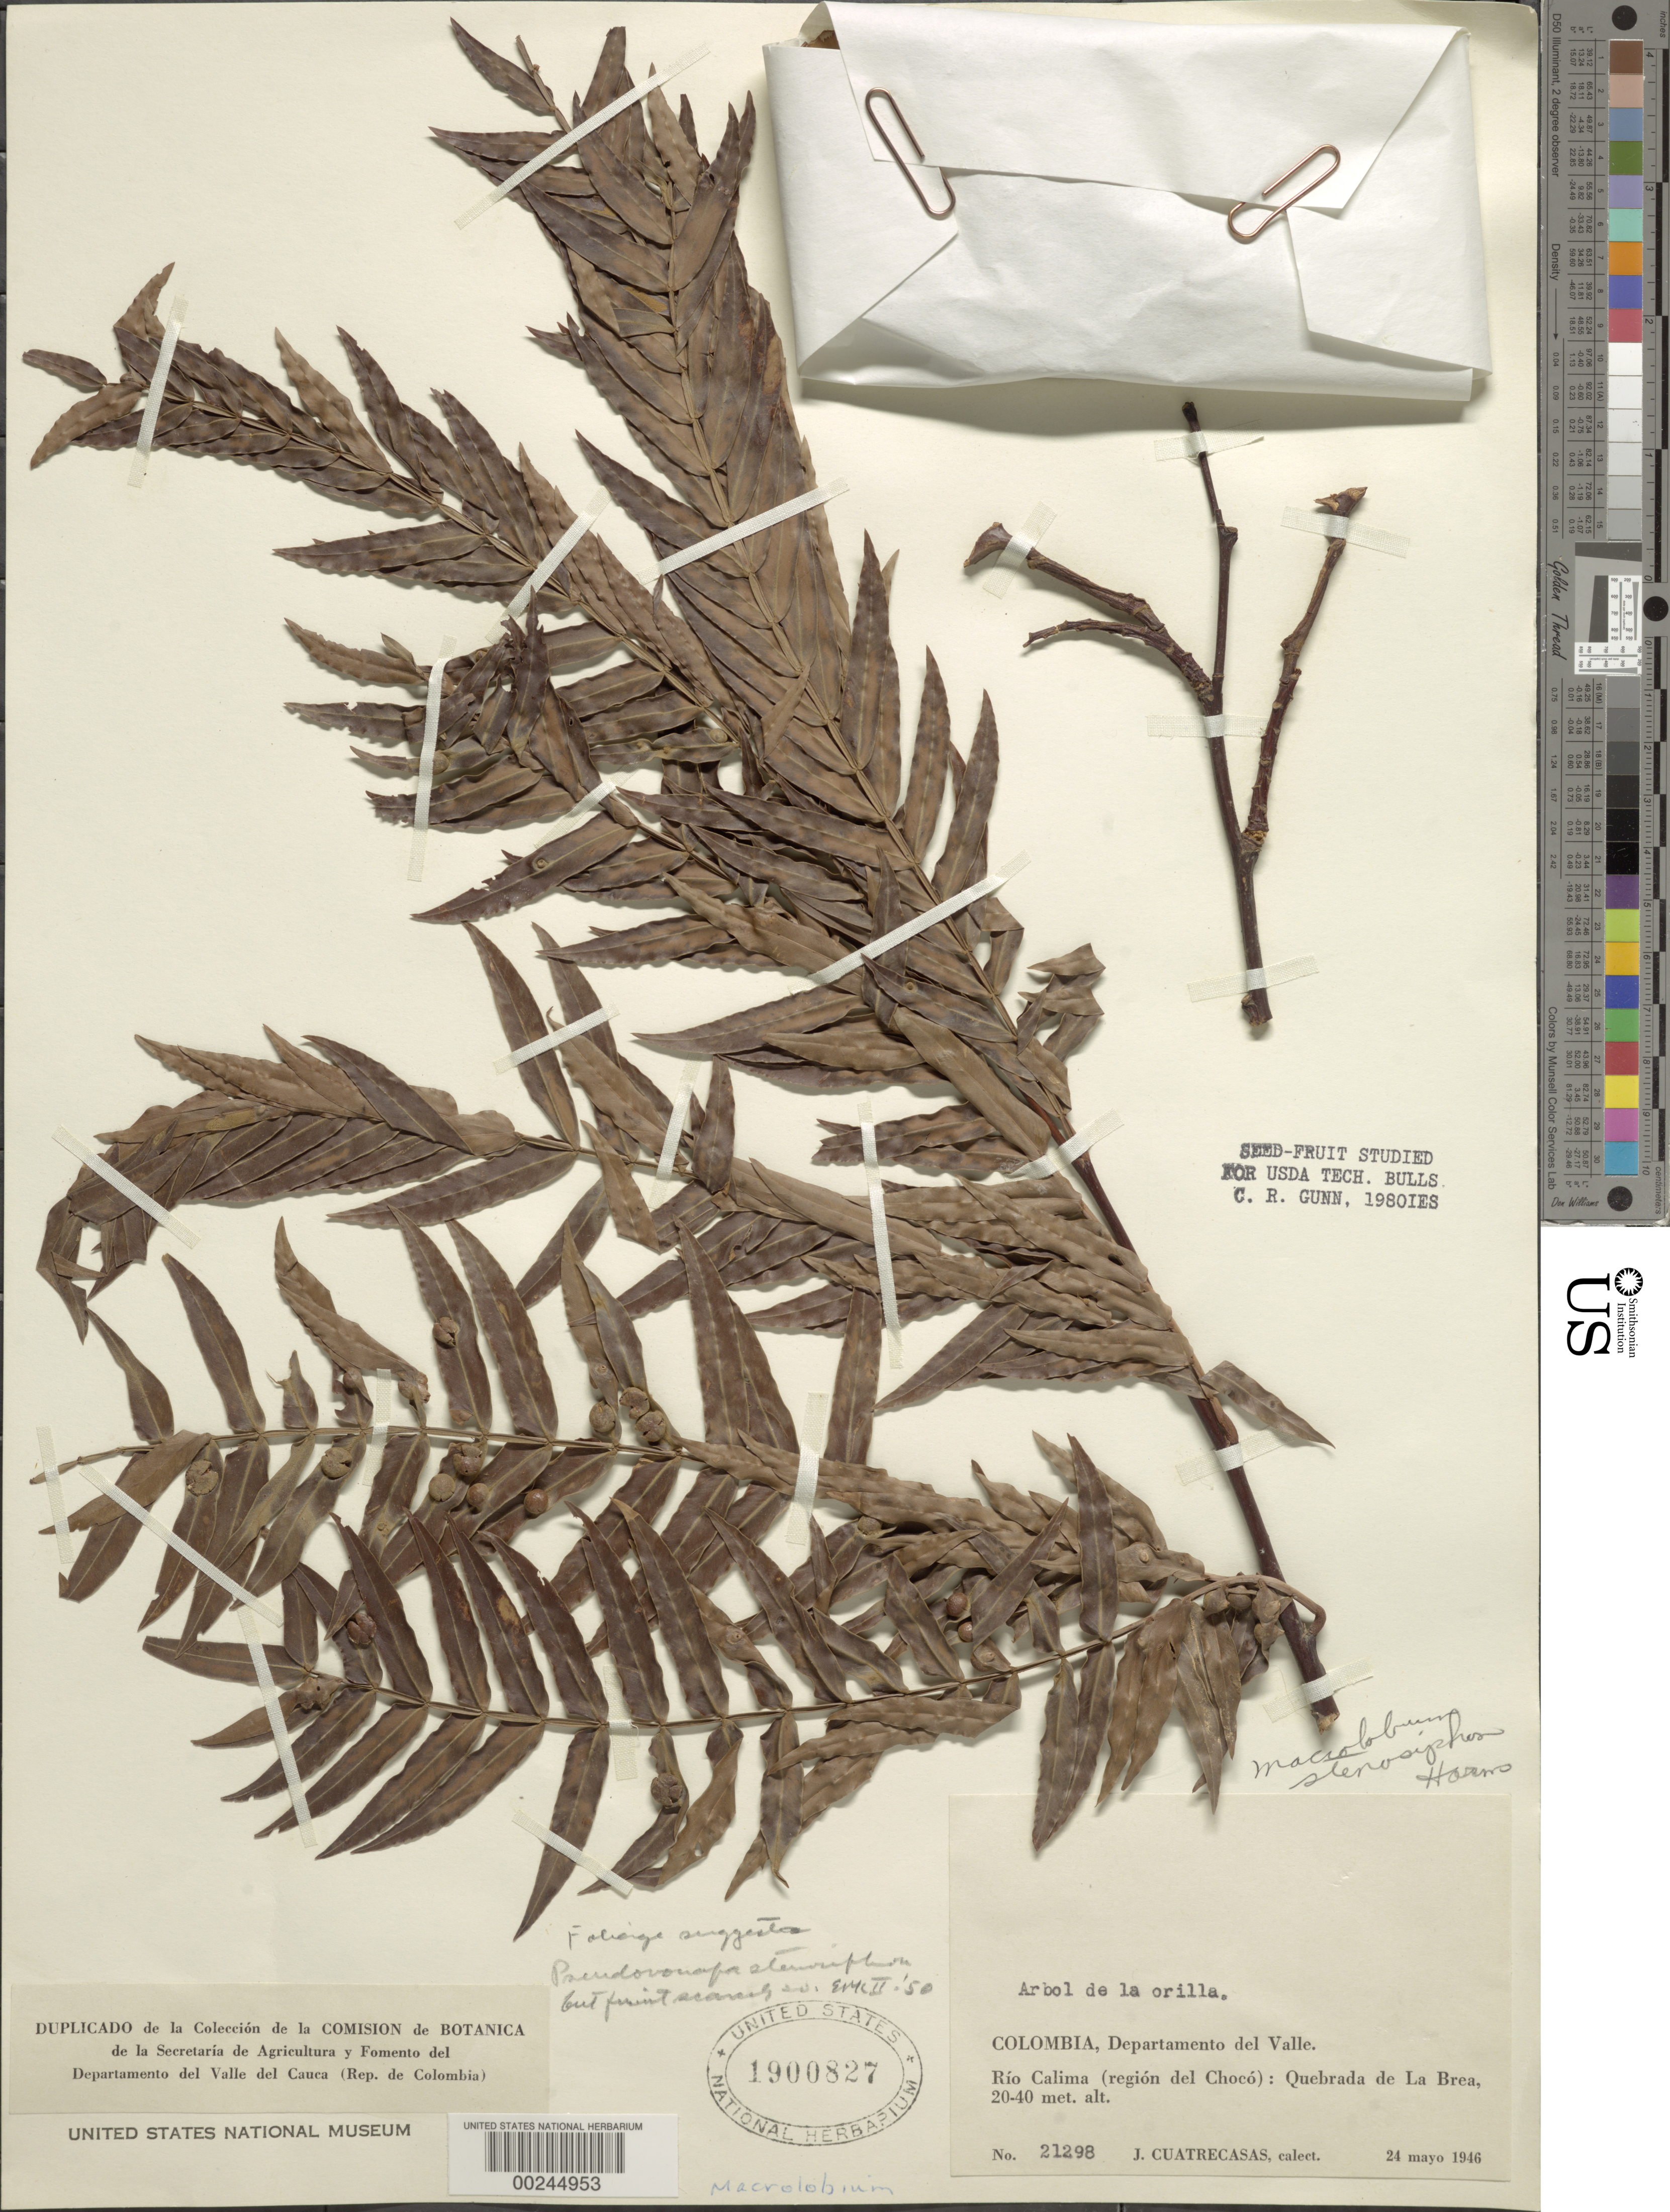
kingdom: Plantae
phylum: Tracheophyta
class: Magnoliopsida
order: Fabales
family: Fabaceae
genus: Macrolobium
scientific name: Macrolobium stenosiphon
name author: Harms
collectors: J. Cuatrecasas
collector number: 21298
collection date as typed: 24 May 1946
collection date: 1946-05-24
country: Colombia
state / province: Valle del Cauca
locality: Rio Calima (region of Choco):Quebrada la Brea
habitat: Shore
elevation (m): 20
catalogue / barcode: US 1900827